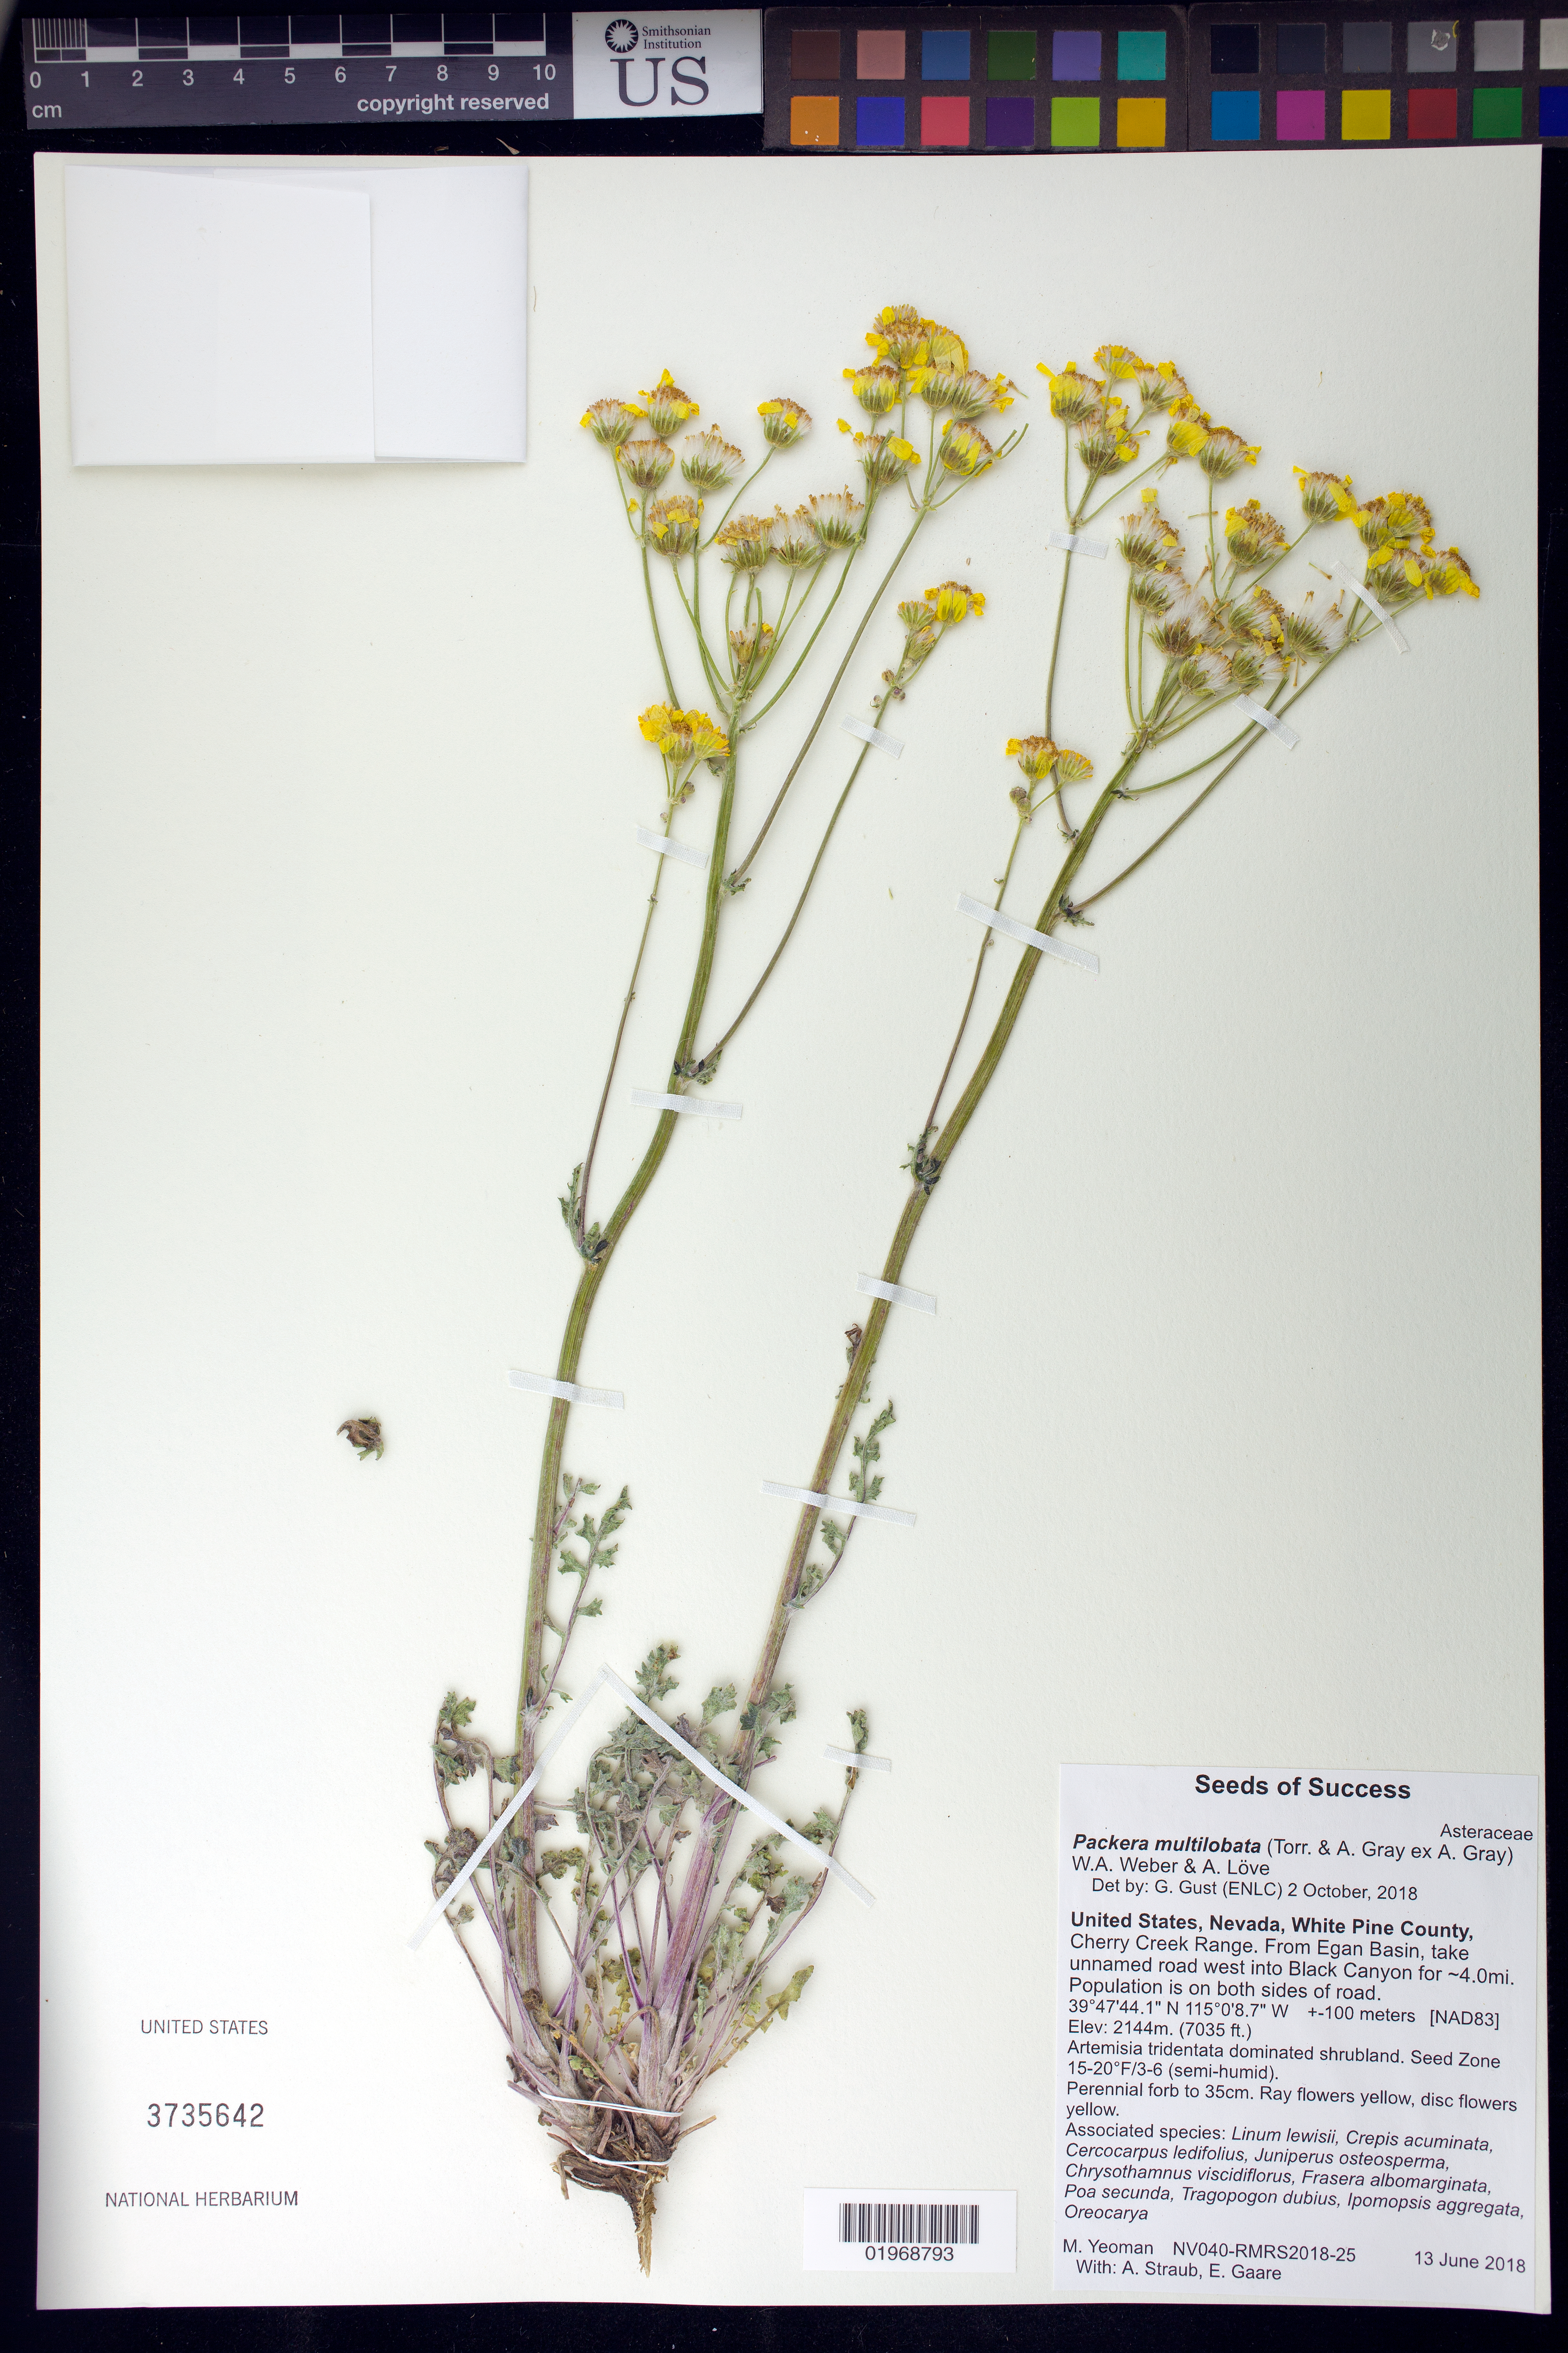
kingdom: Plantae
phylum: Tracheophyta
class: Magnoliopsida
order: Asterales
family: Asteraceae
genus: Packera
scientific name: Packera multilobata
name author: (Torr. & A. Gray) W.A. Weber & Á. Löve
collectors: M. Yeoman, A. Straub & E. Gaare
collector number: NV040-RMRS2018-25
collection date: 2018-06-13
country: United States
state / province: Nevada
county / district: White Pine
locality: Cherry Creek Range. From Egan Basin W into Black Canyon for 4 mi.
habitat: Shrubland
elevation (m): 2144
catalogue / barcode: US 3735642